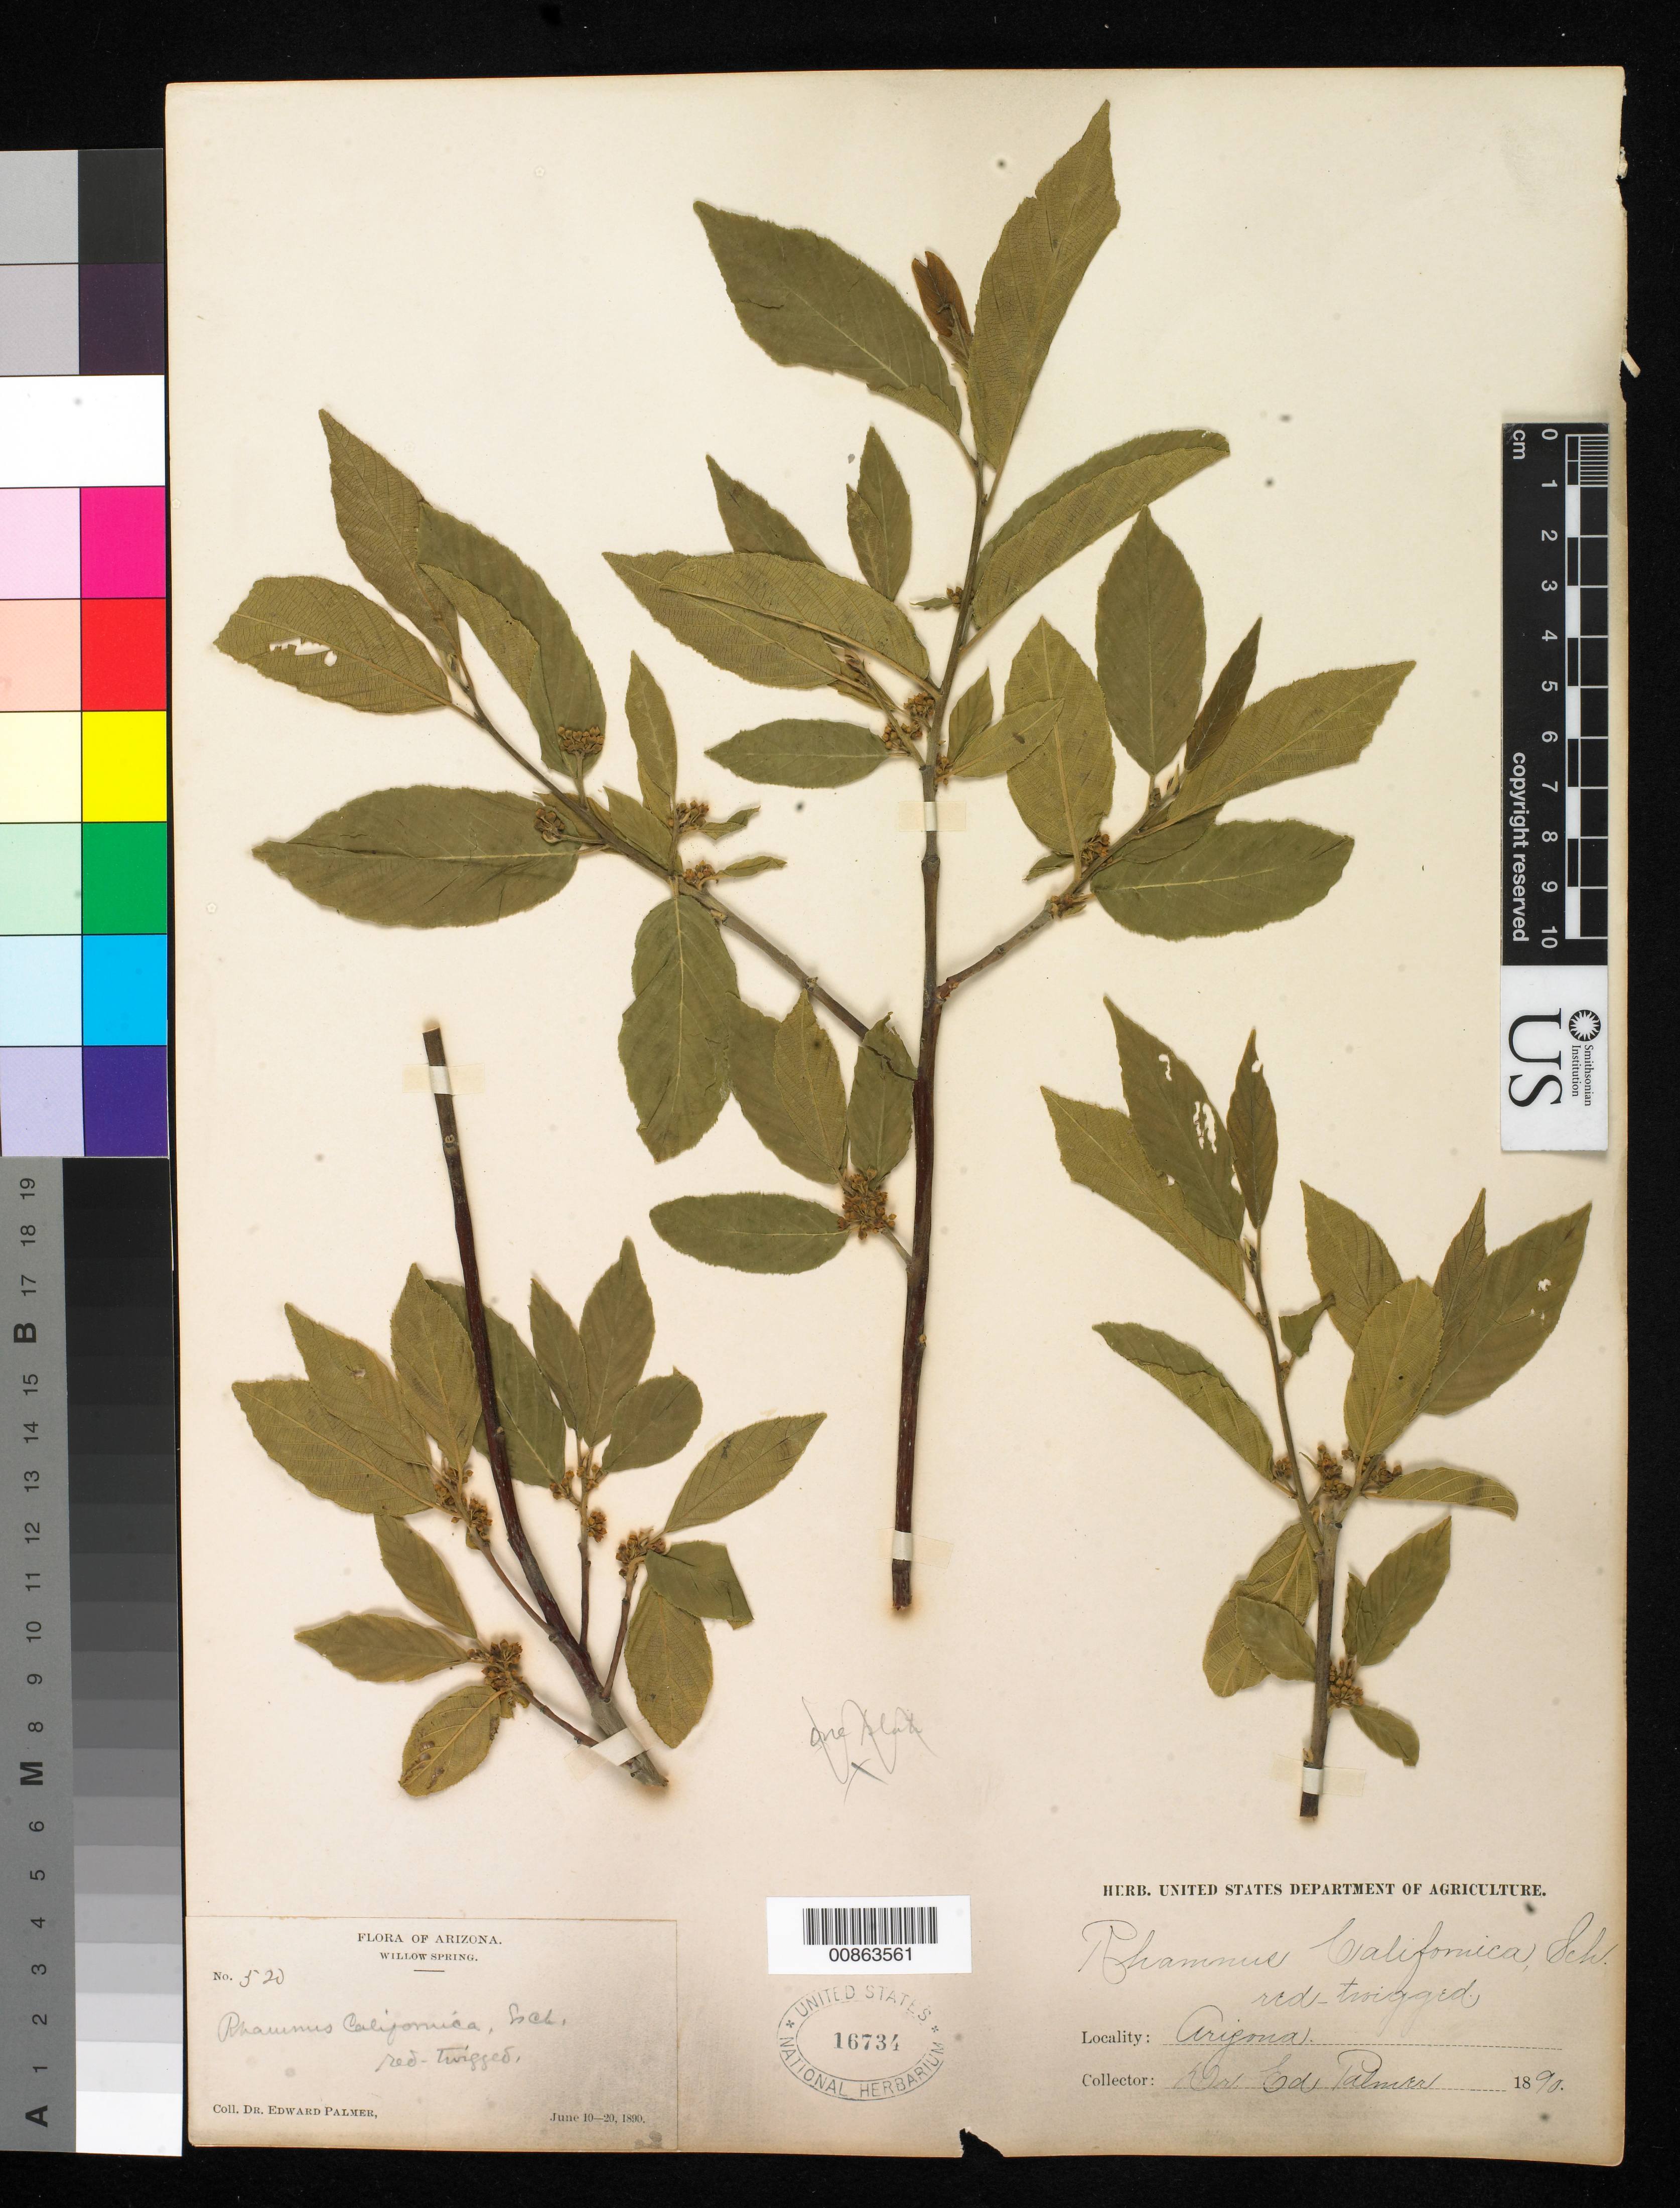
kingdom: Plantae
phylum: Tracheophyta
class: Magnoliopsida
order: Rosales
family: Rhamnaceae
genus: Frangula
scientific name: Frangula californica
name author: (Eschsch.) A. Gray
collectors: E. Palmer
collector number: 520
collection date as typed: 10 Jun 1890 to 20 Jun 1890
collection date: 1890-06-10/1890-06-20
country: United States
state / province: Arizona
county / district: Coconino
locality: Willow Spring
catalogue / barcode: US 16734